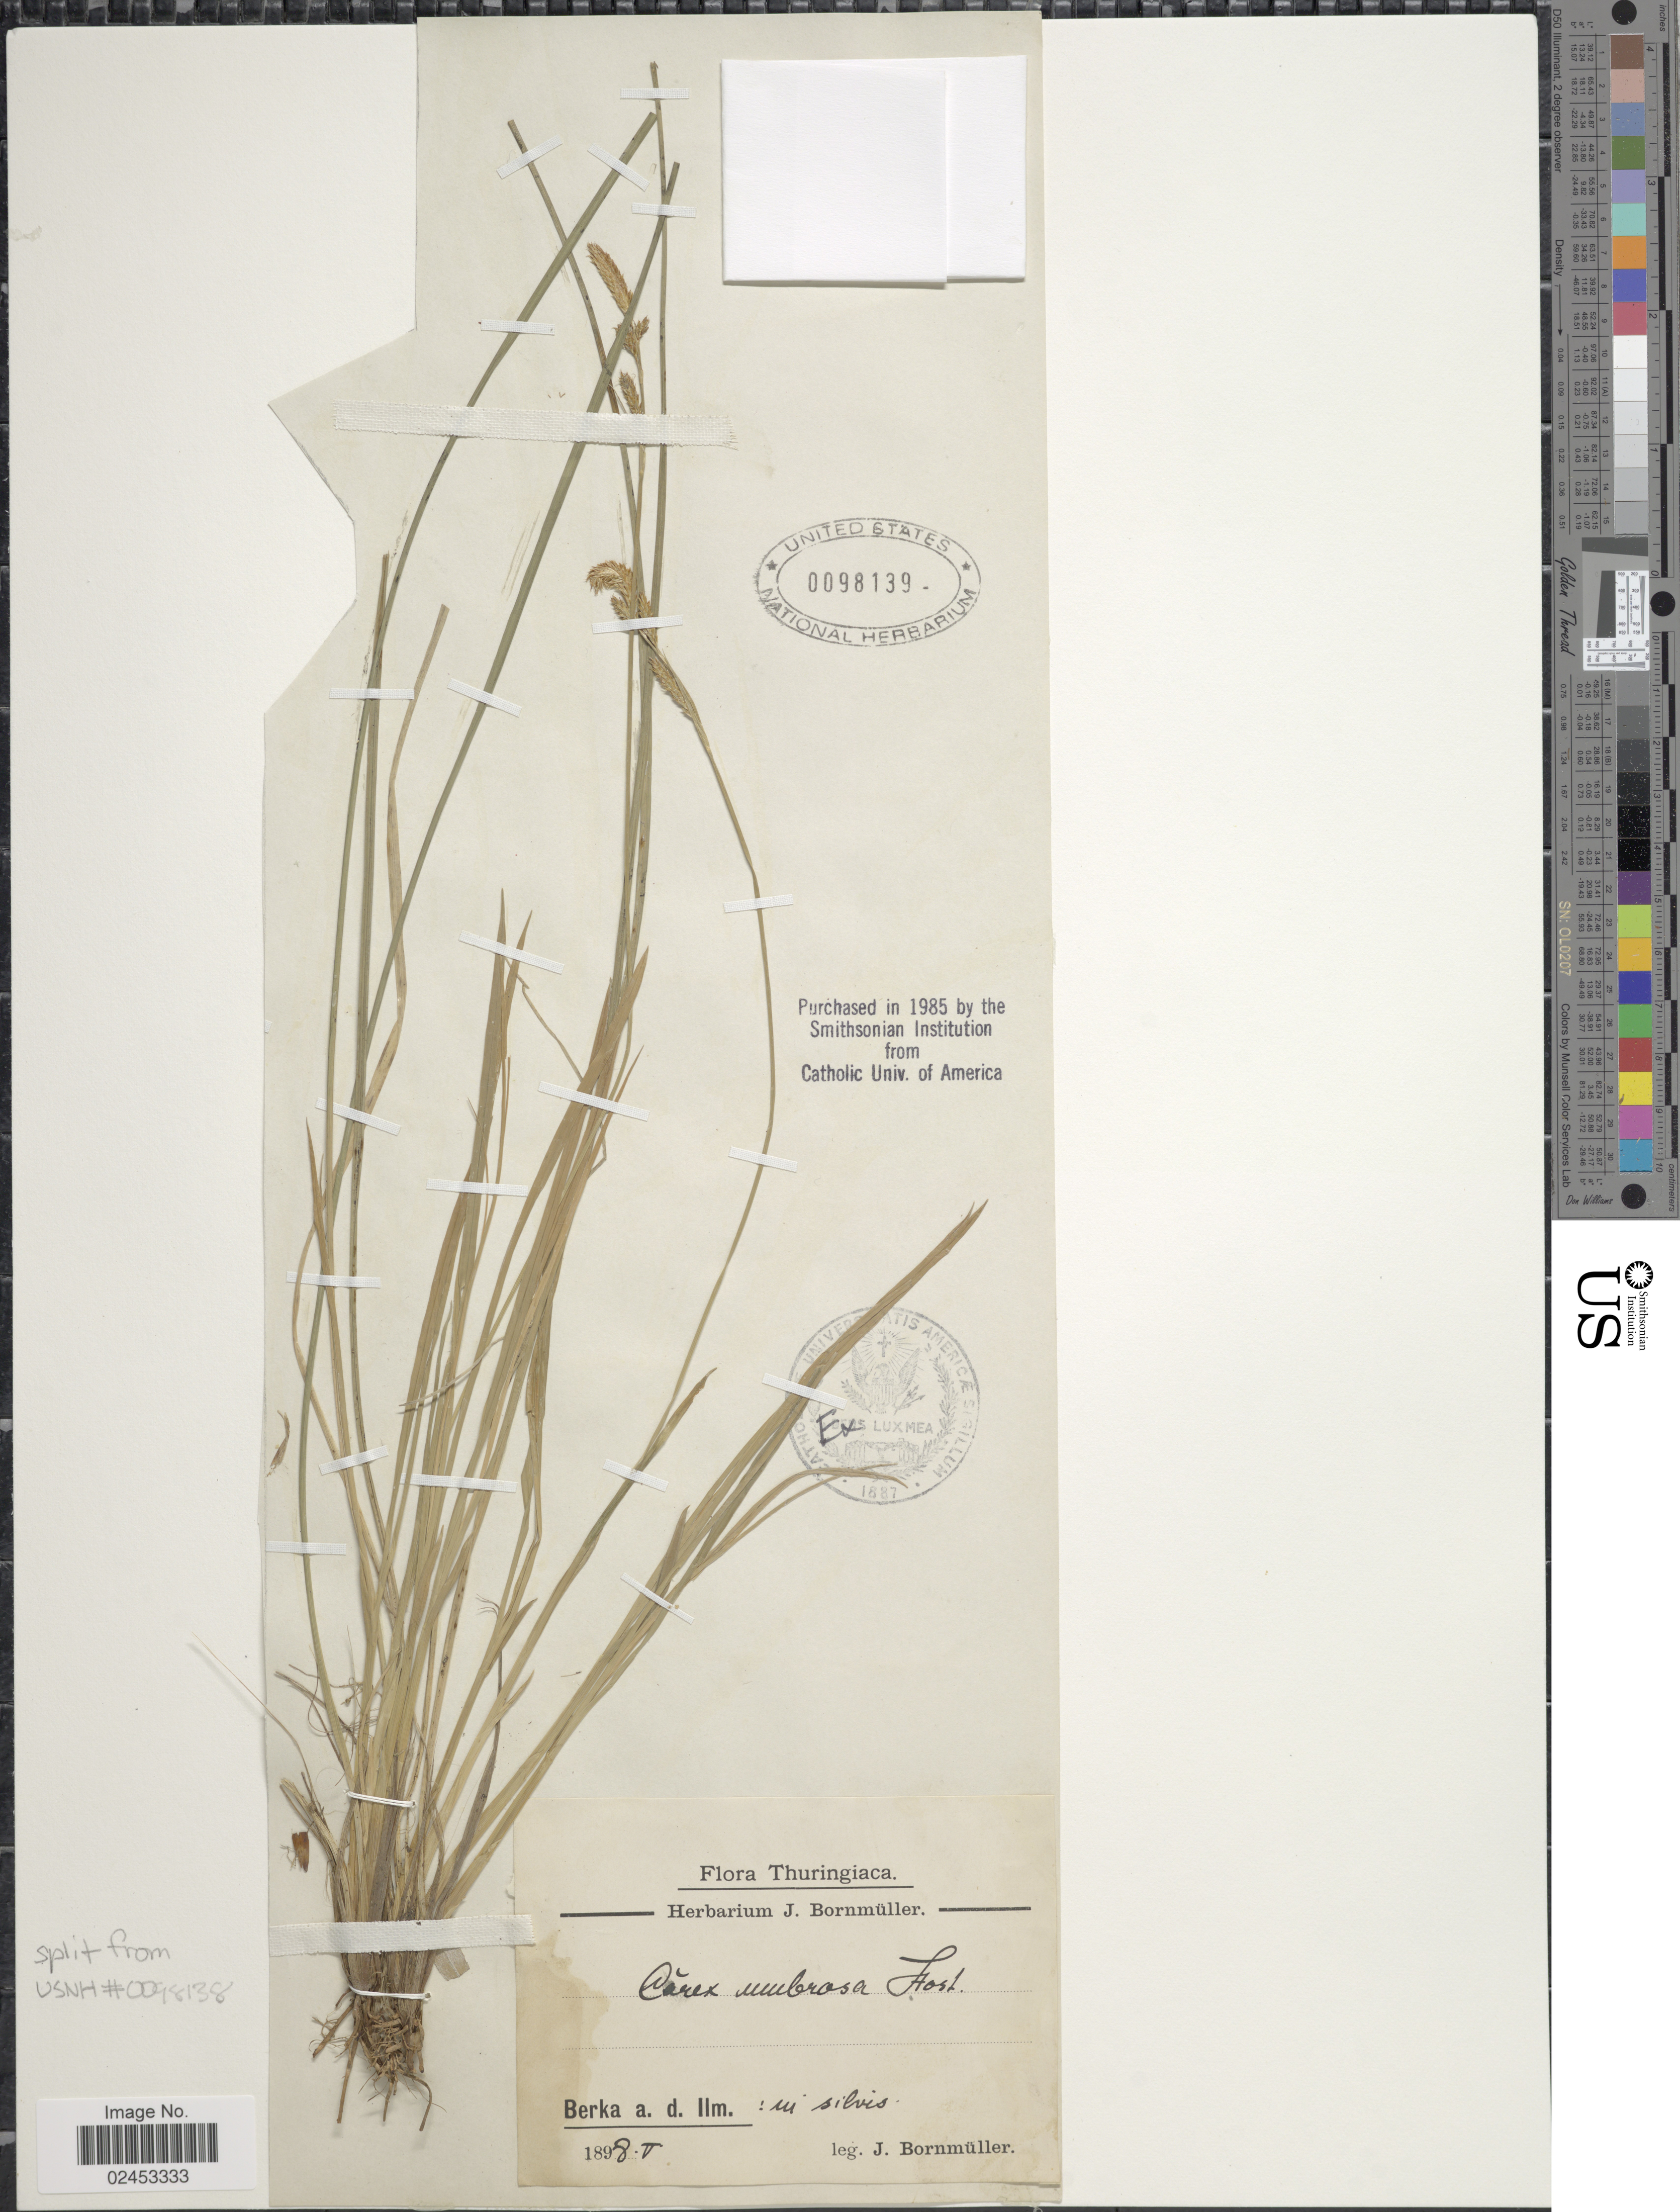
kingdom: Plantae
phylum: Tracheophyta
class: Liliopsida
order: Poales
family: Cyperaceae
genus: Carex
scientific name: Carex umbrosa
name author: Host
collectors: J. Bornmüller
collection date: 1898-05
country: Germany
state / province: Thuringia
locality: Thuringiaca, Berka a.d. llm.: in silvis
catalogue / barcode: US 98139